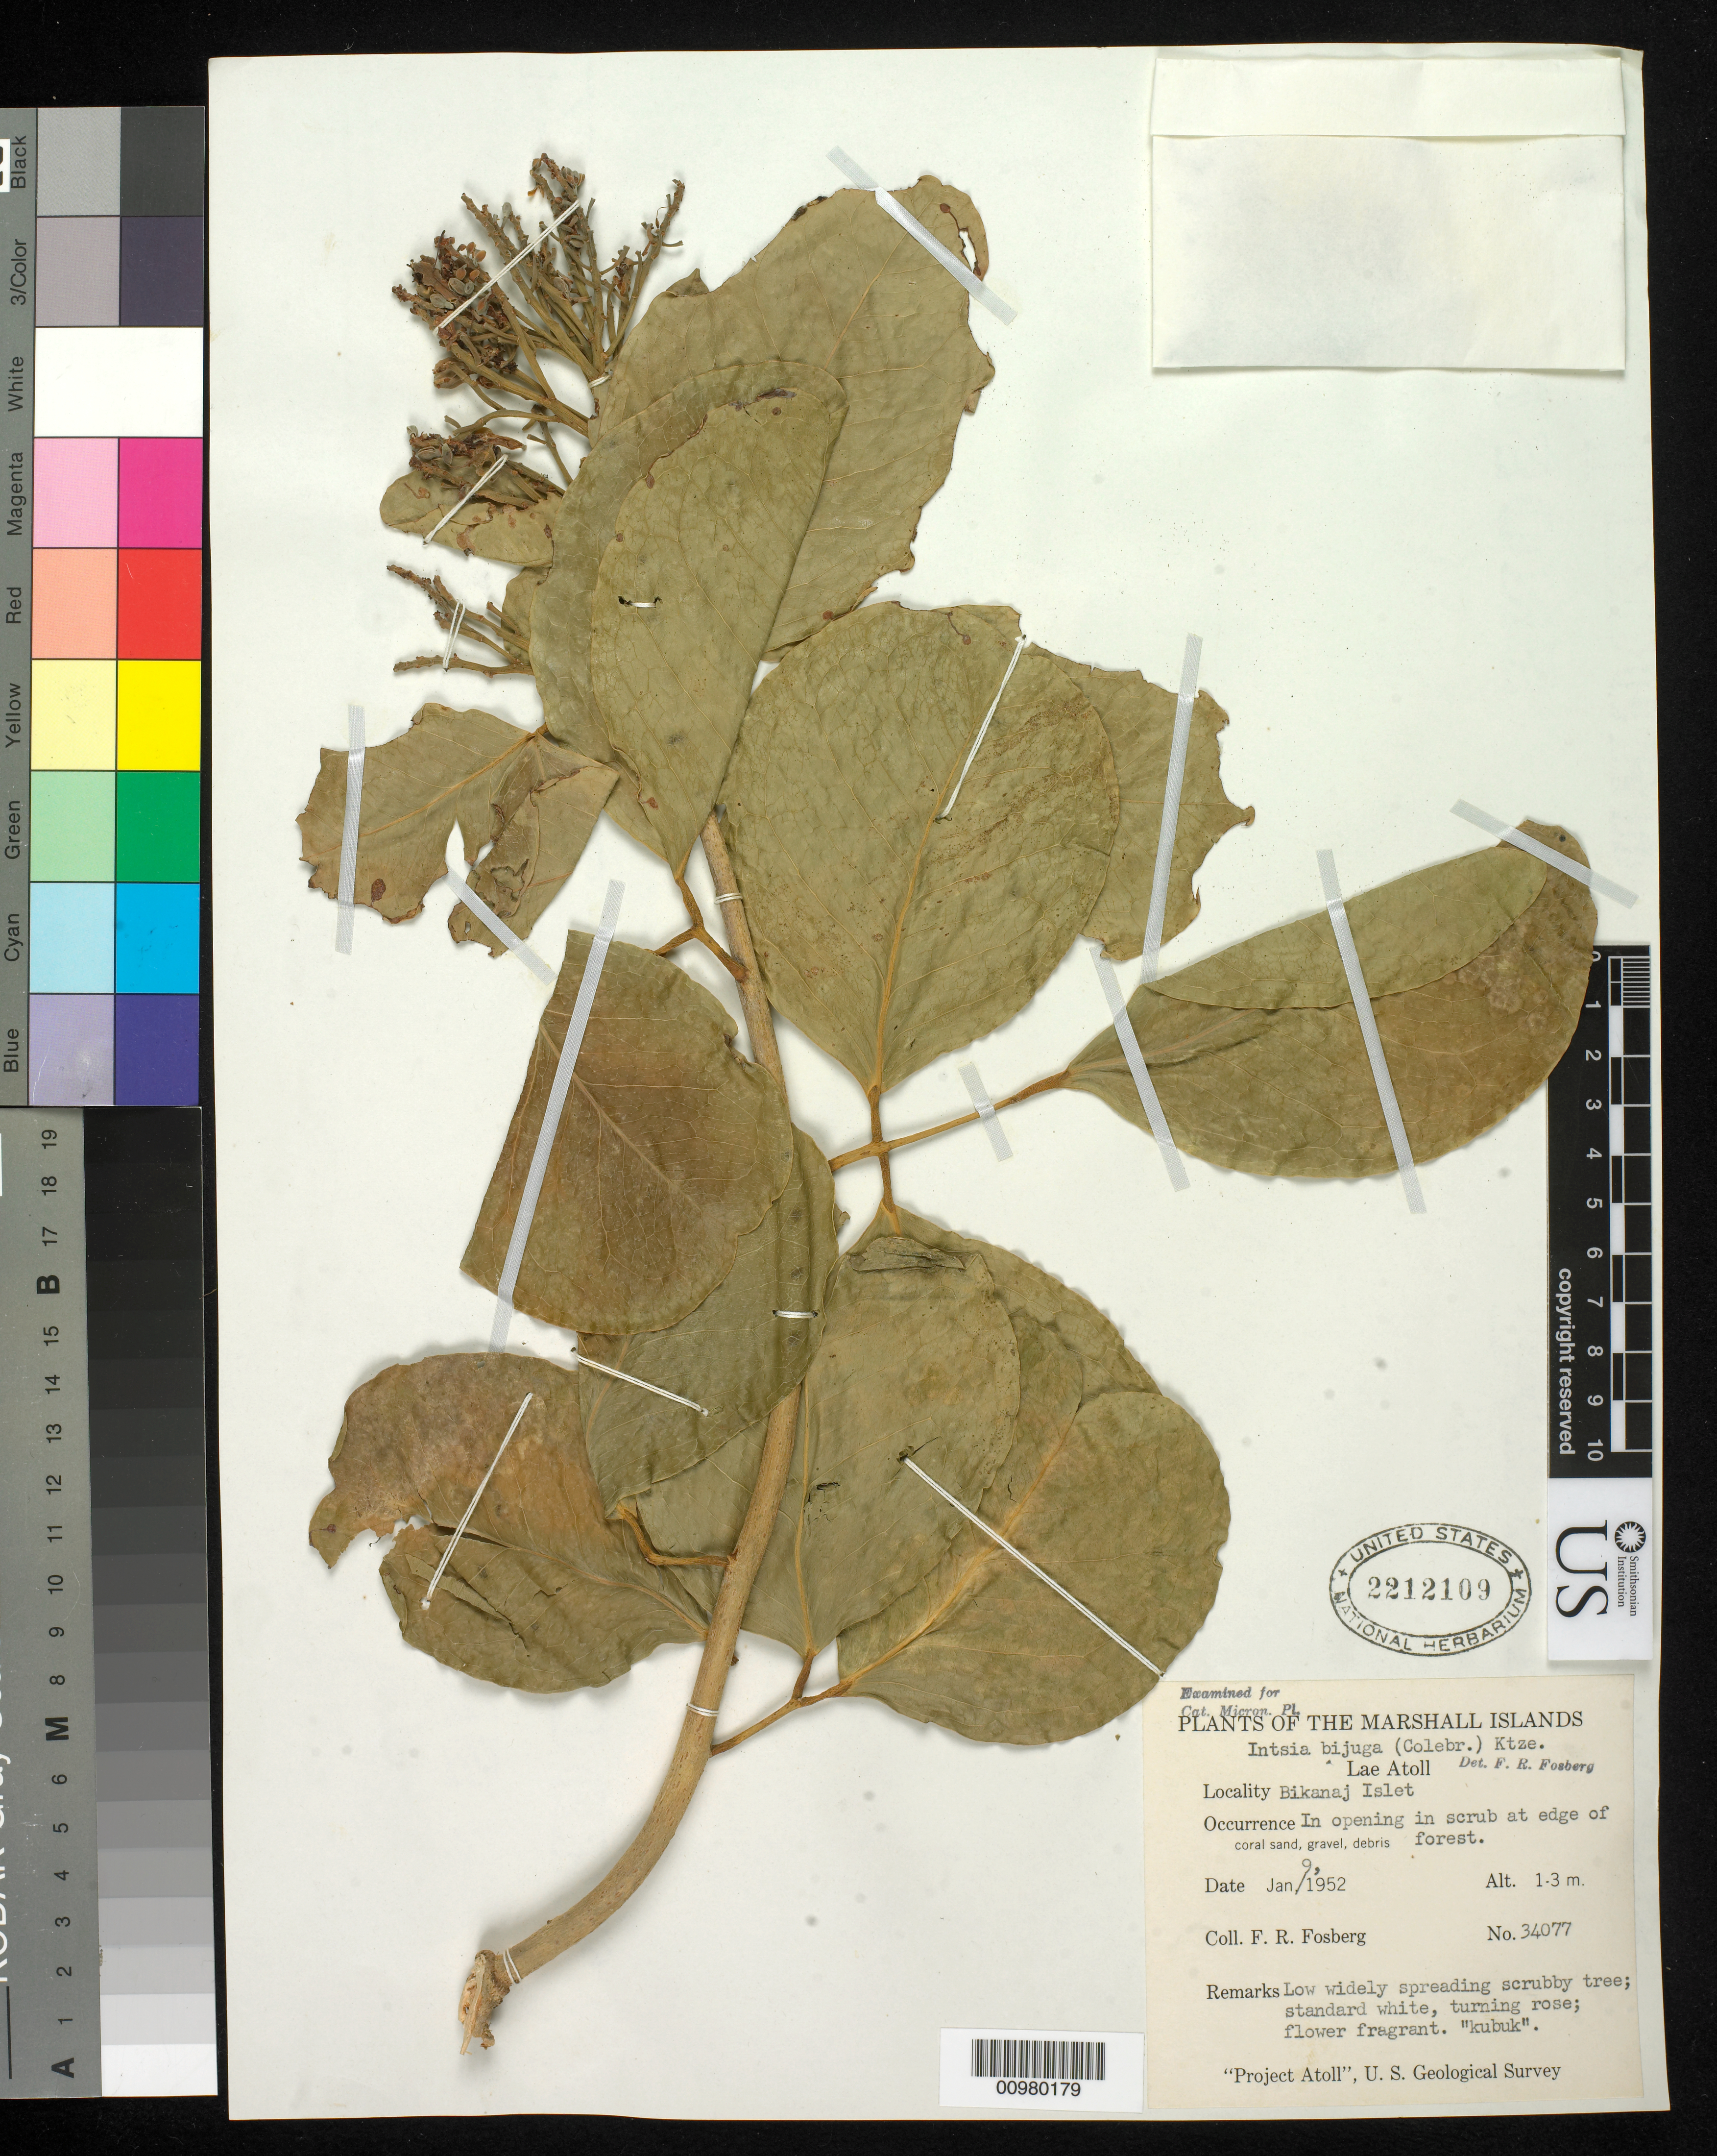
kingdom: Plantae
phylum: Tracheophyta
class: Magnoliopsida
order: Fabales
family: Fabaceae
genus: Intsia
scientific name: Intsia bijuga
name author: (Colebr.) Kuntze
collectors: F. R. Fosberg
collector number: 34077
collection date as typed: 09 Jan 1952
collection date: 1952-01-09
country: Marshall Islands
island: Lae Atoll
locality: Bikanaj Islet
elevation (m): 1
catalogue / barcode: US 2212109